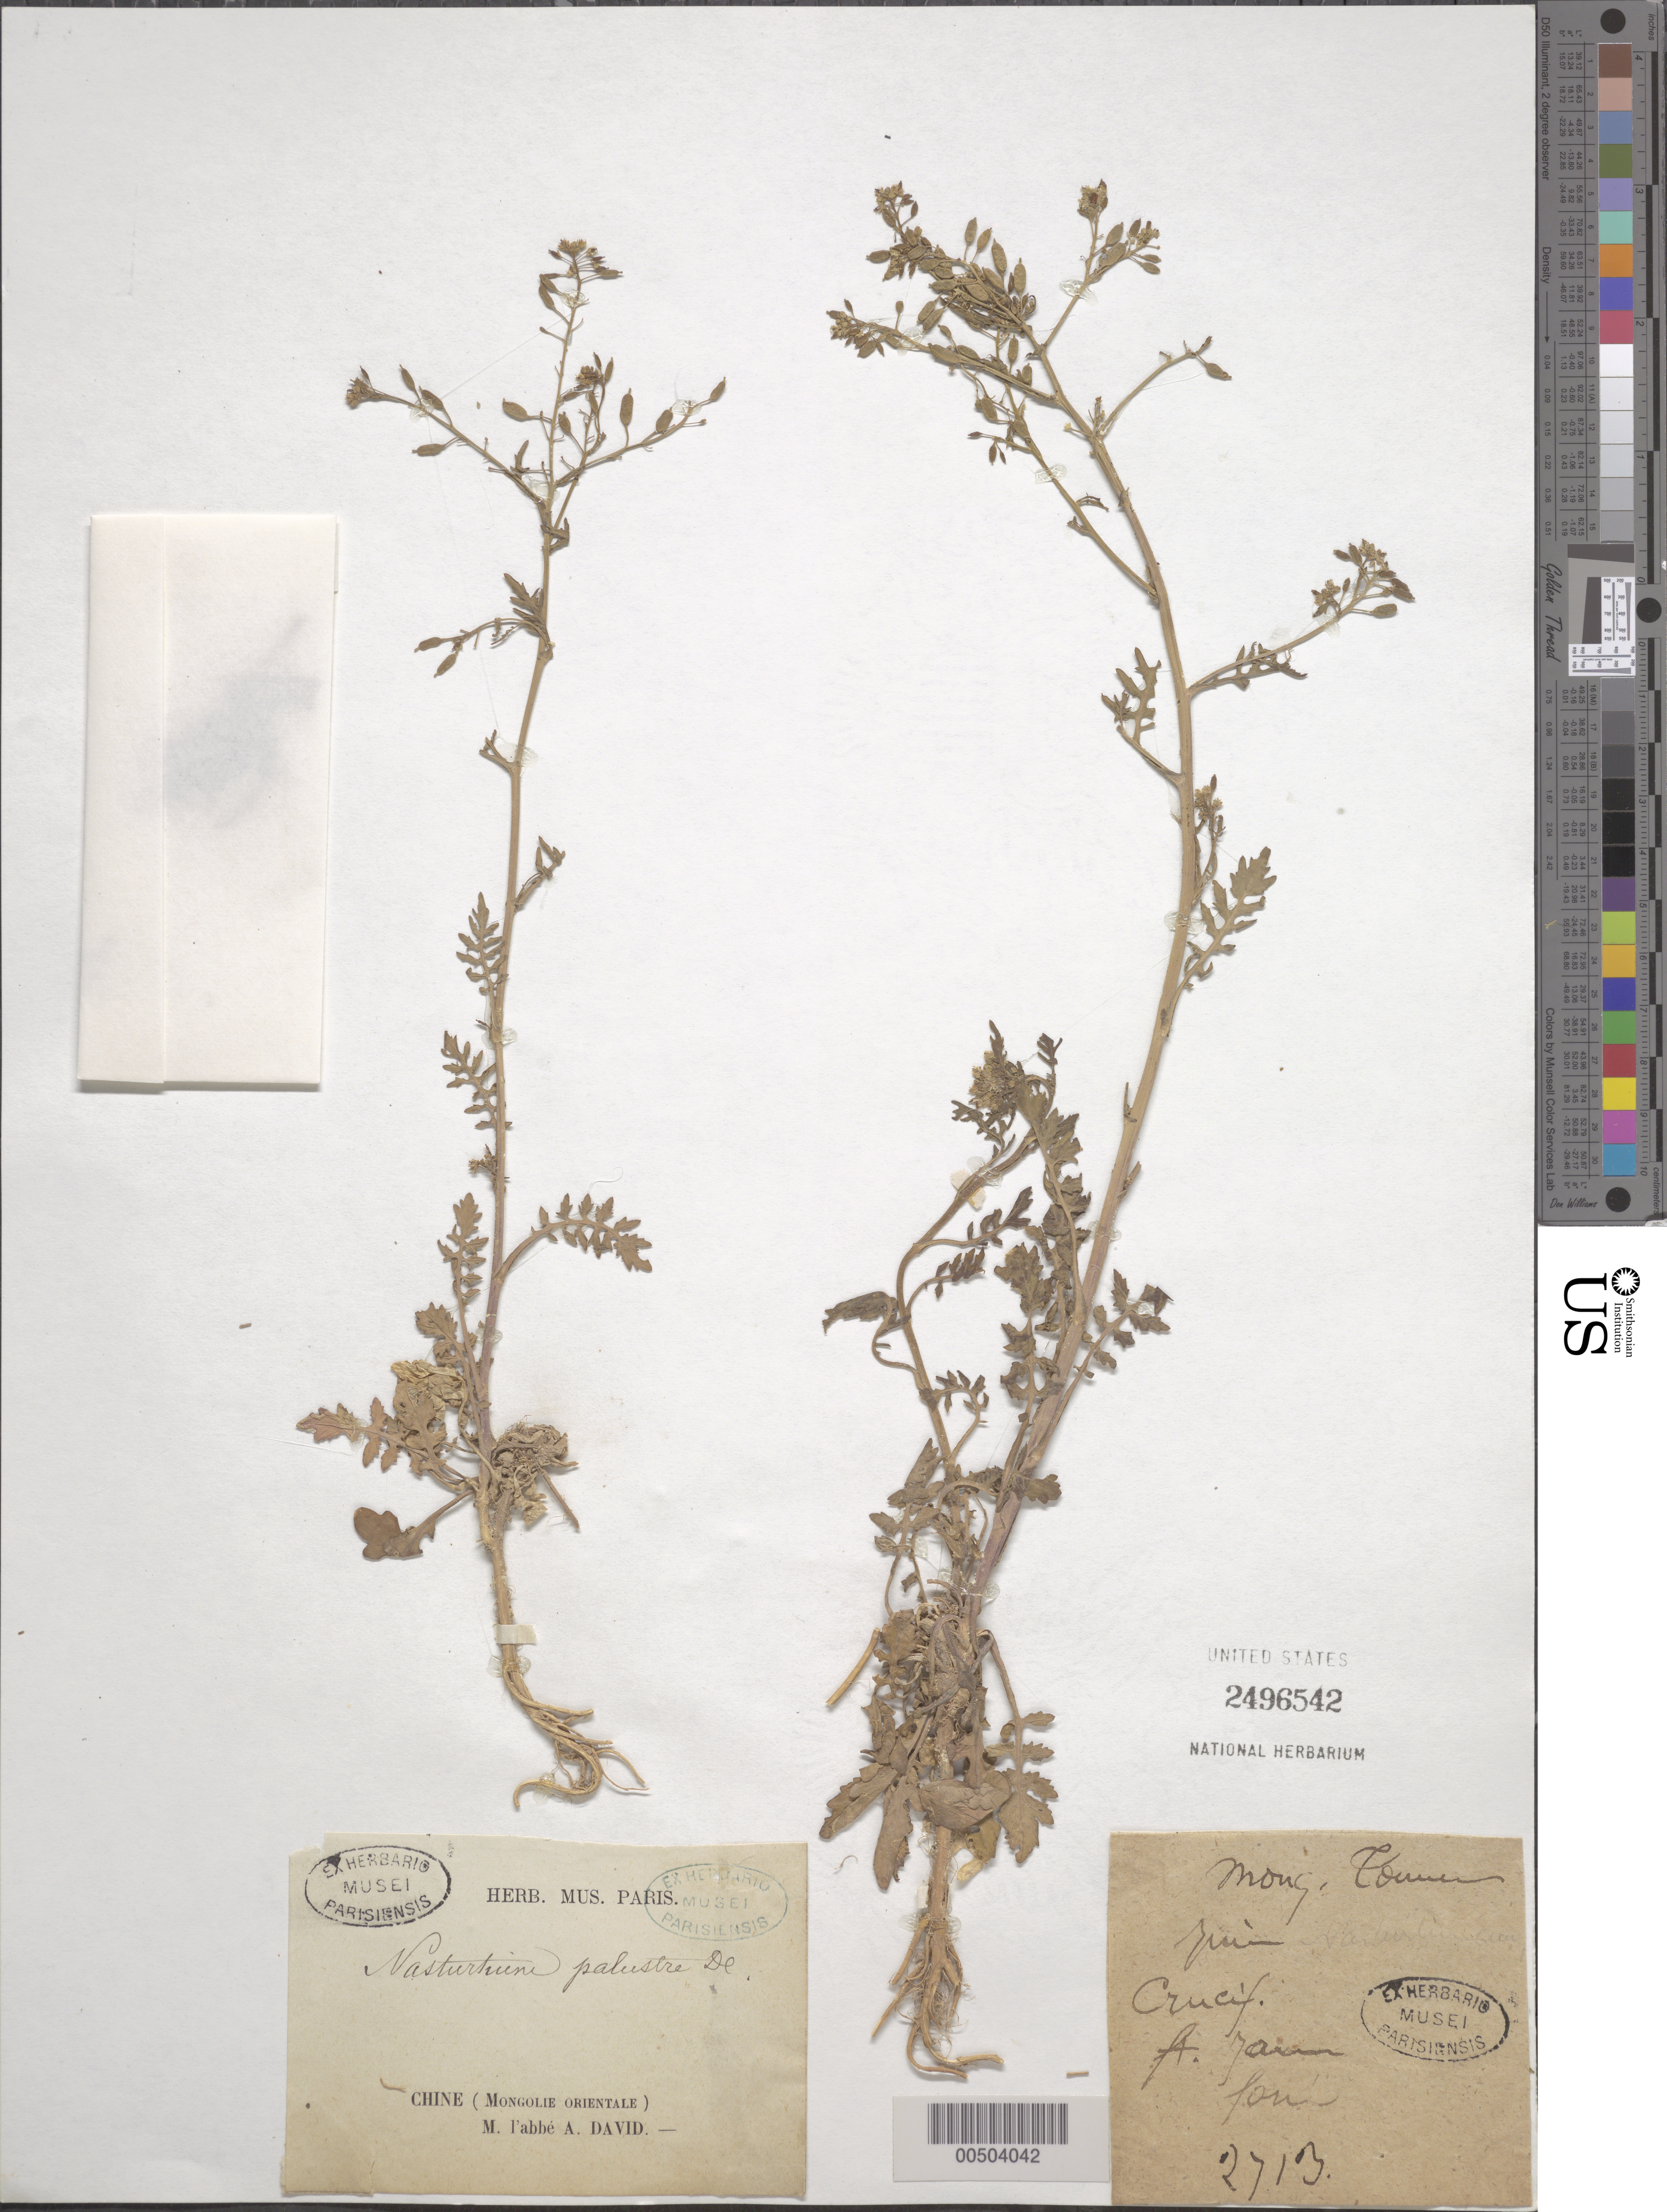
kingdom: Plantae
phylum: Tracheophyta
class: Magnoliopsida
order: Brassicales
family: Brassicaceae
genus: Rorippa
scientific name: Rorippa palustris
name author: (L.) Besser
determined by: Strong, M. T., (US), Smithsonian Institution - National Museum of Natural History (UNITED STATES)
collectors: A. David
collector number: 2713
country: China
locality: Mongolie Orientale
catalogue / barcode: US 2496542